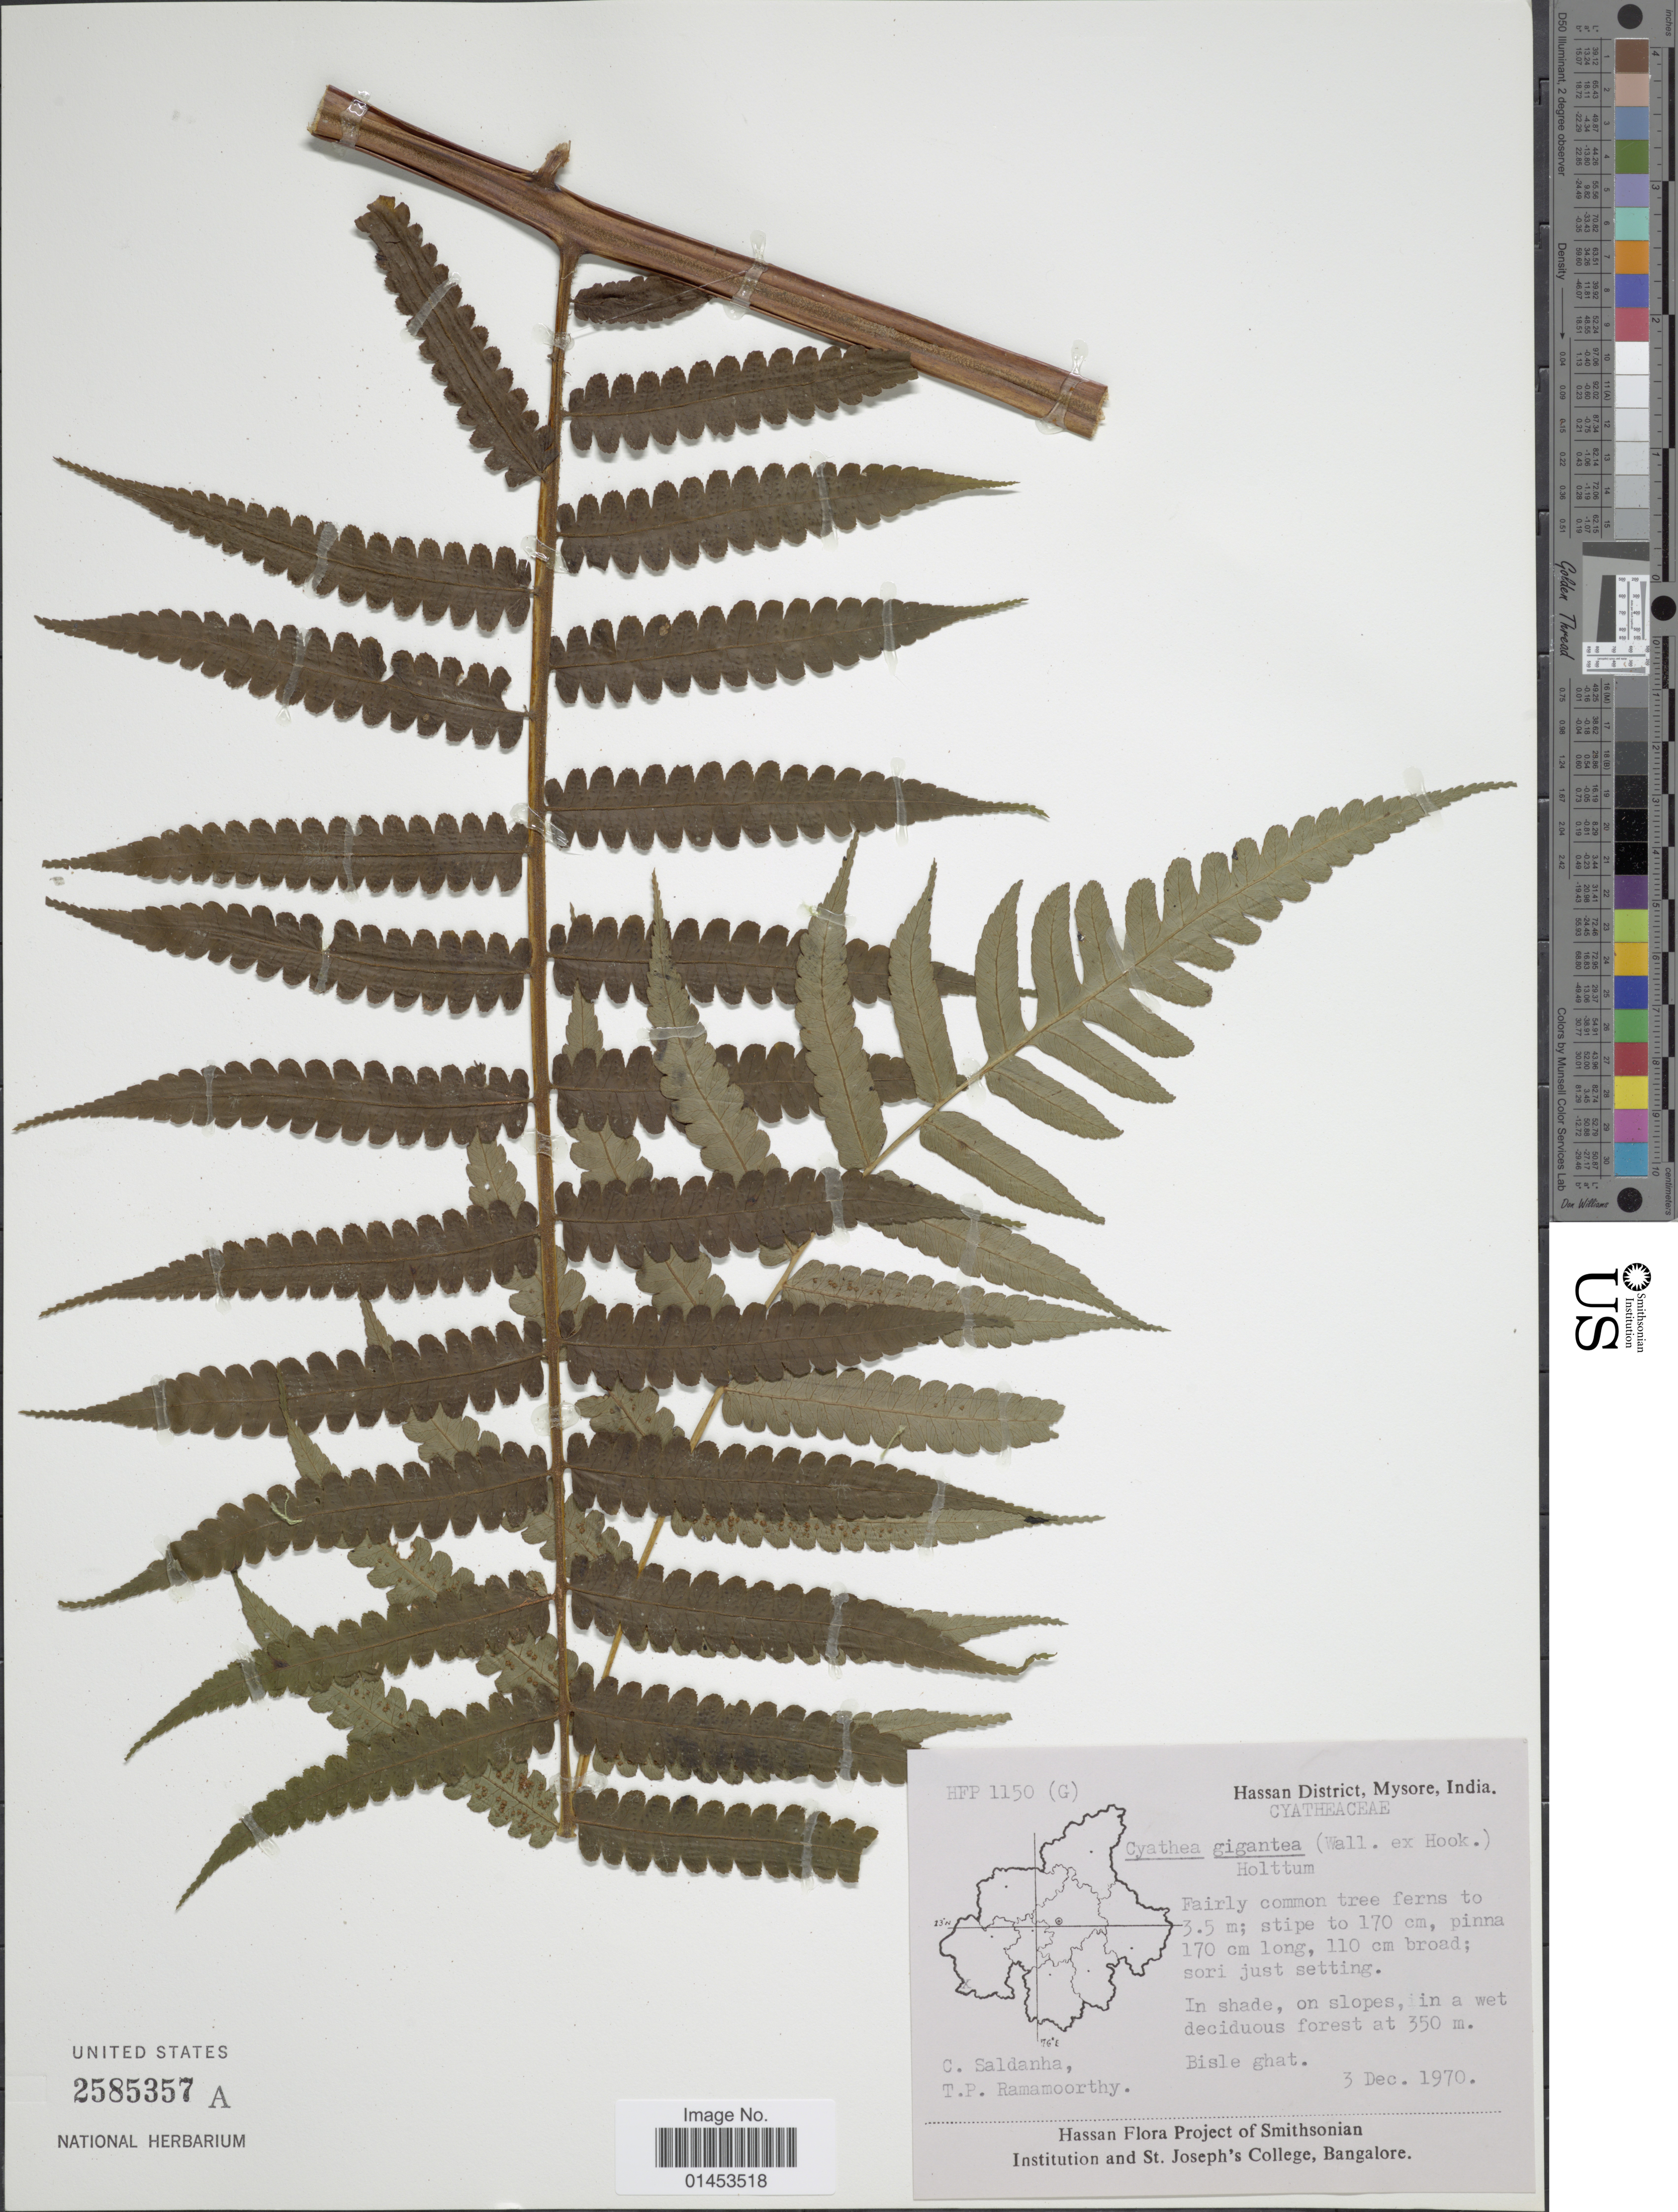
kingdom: Plantae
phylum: Tracheophyta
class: Polypodiopsida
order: Cyatheales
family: Cyatheaceae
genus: Cyathea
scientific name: Cyathea gigantea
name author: (Wall. ex Hook.) Holttum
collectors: C. Saldanha & T. P. Ramamoorthy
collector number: HFP1150(G)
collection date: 1970-12-03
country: India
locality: Hassan District, Mysore, India, Bisle Ghat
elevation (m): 350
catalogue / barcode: US 2585357A